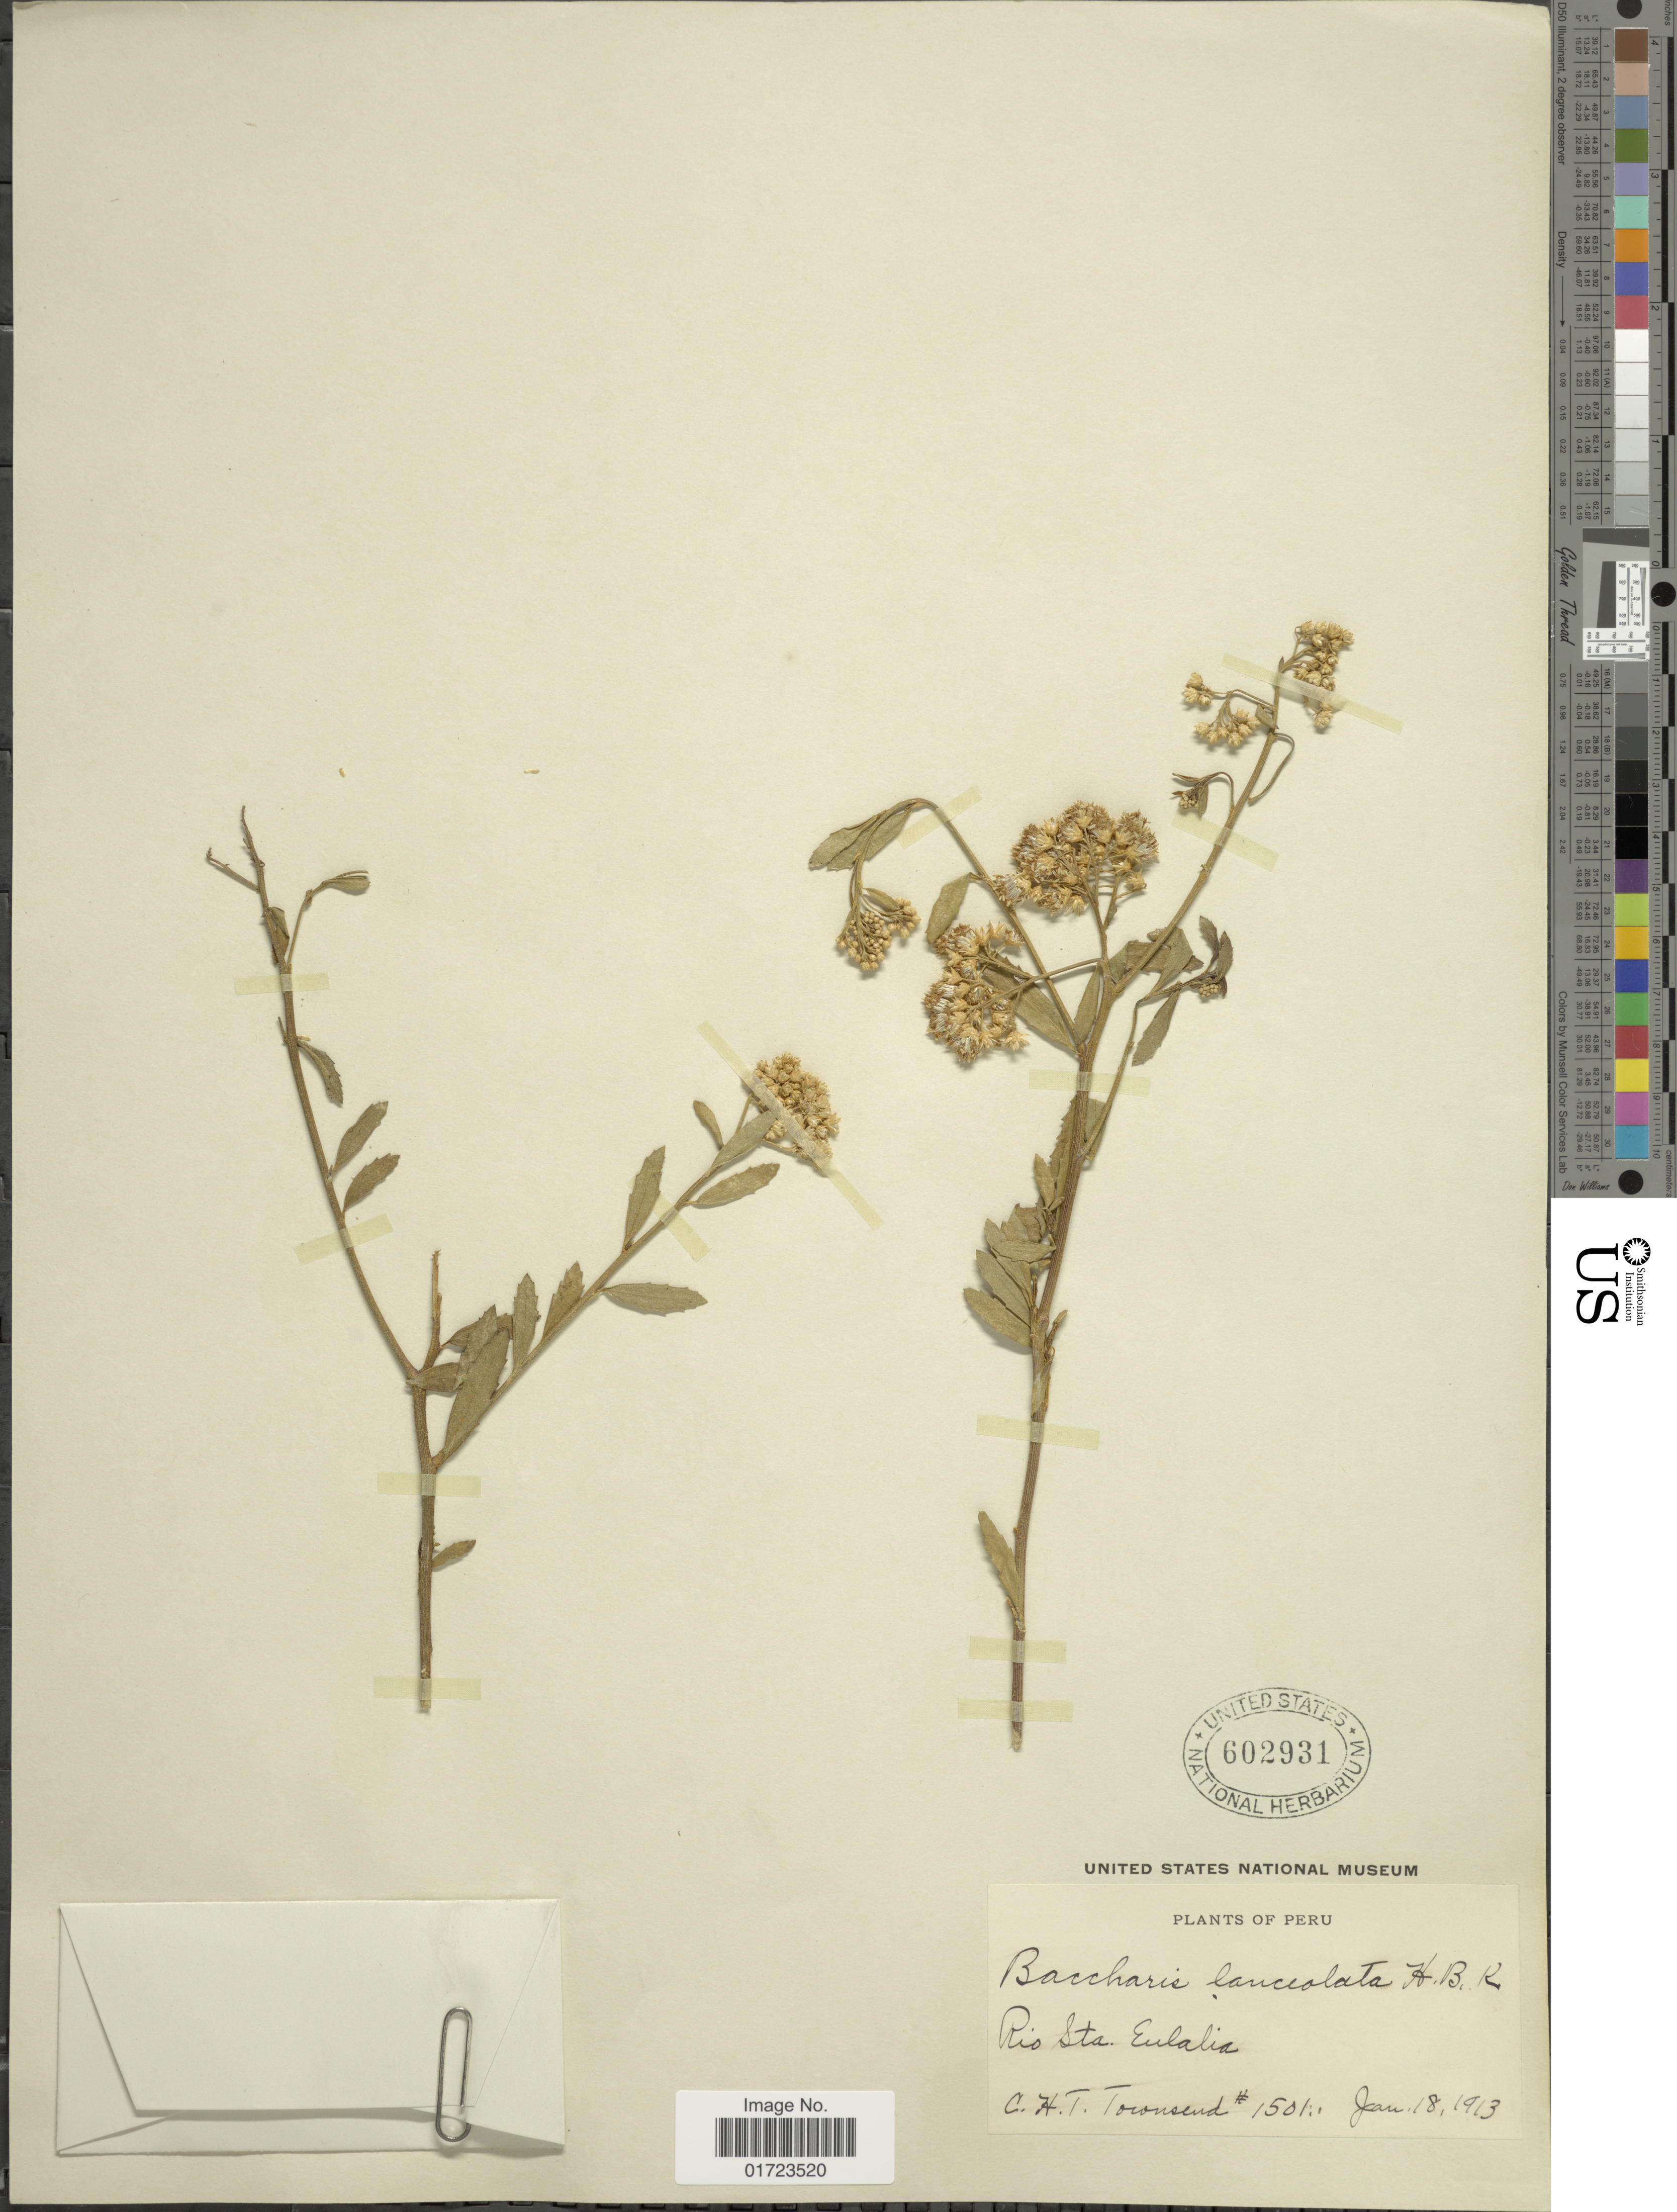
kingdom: Plantae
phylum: Tracheophyta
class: Magnoliopsida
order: Asterales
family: Asteraceae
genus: Baccharis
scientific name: Baccharis salicifolia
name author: (Ruiz & Pav.) Pers.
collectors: C. H. T. Townsend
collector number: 1501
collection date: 1913-01-18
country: Peru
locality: Rio Sta Eulalia.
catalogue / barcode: US 602931